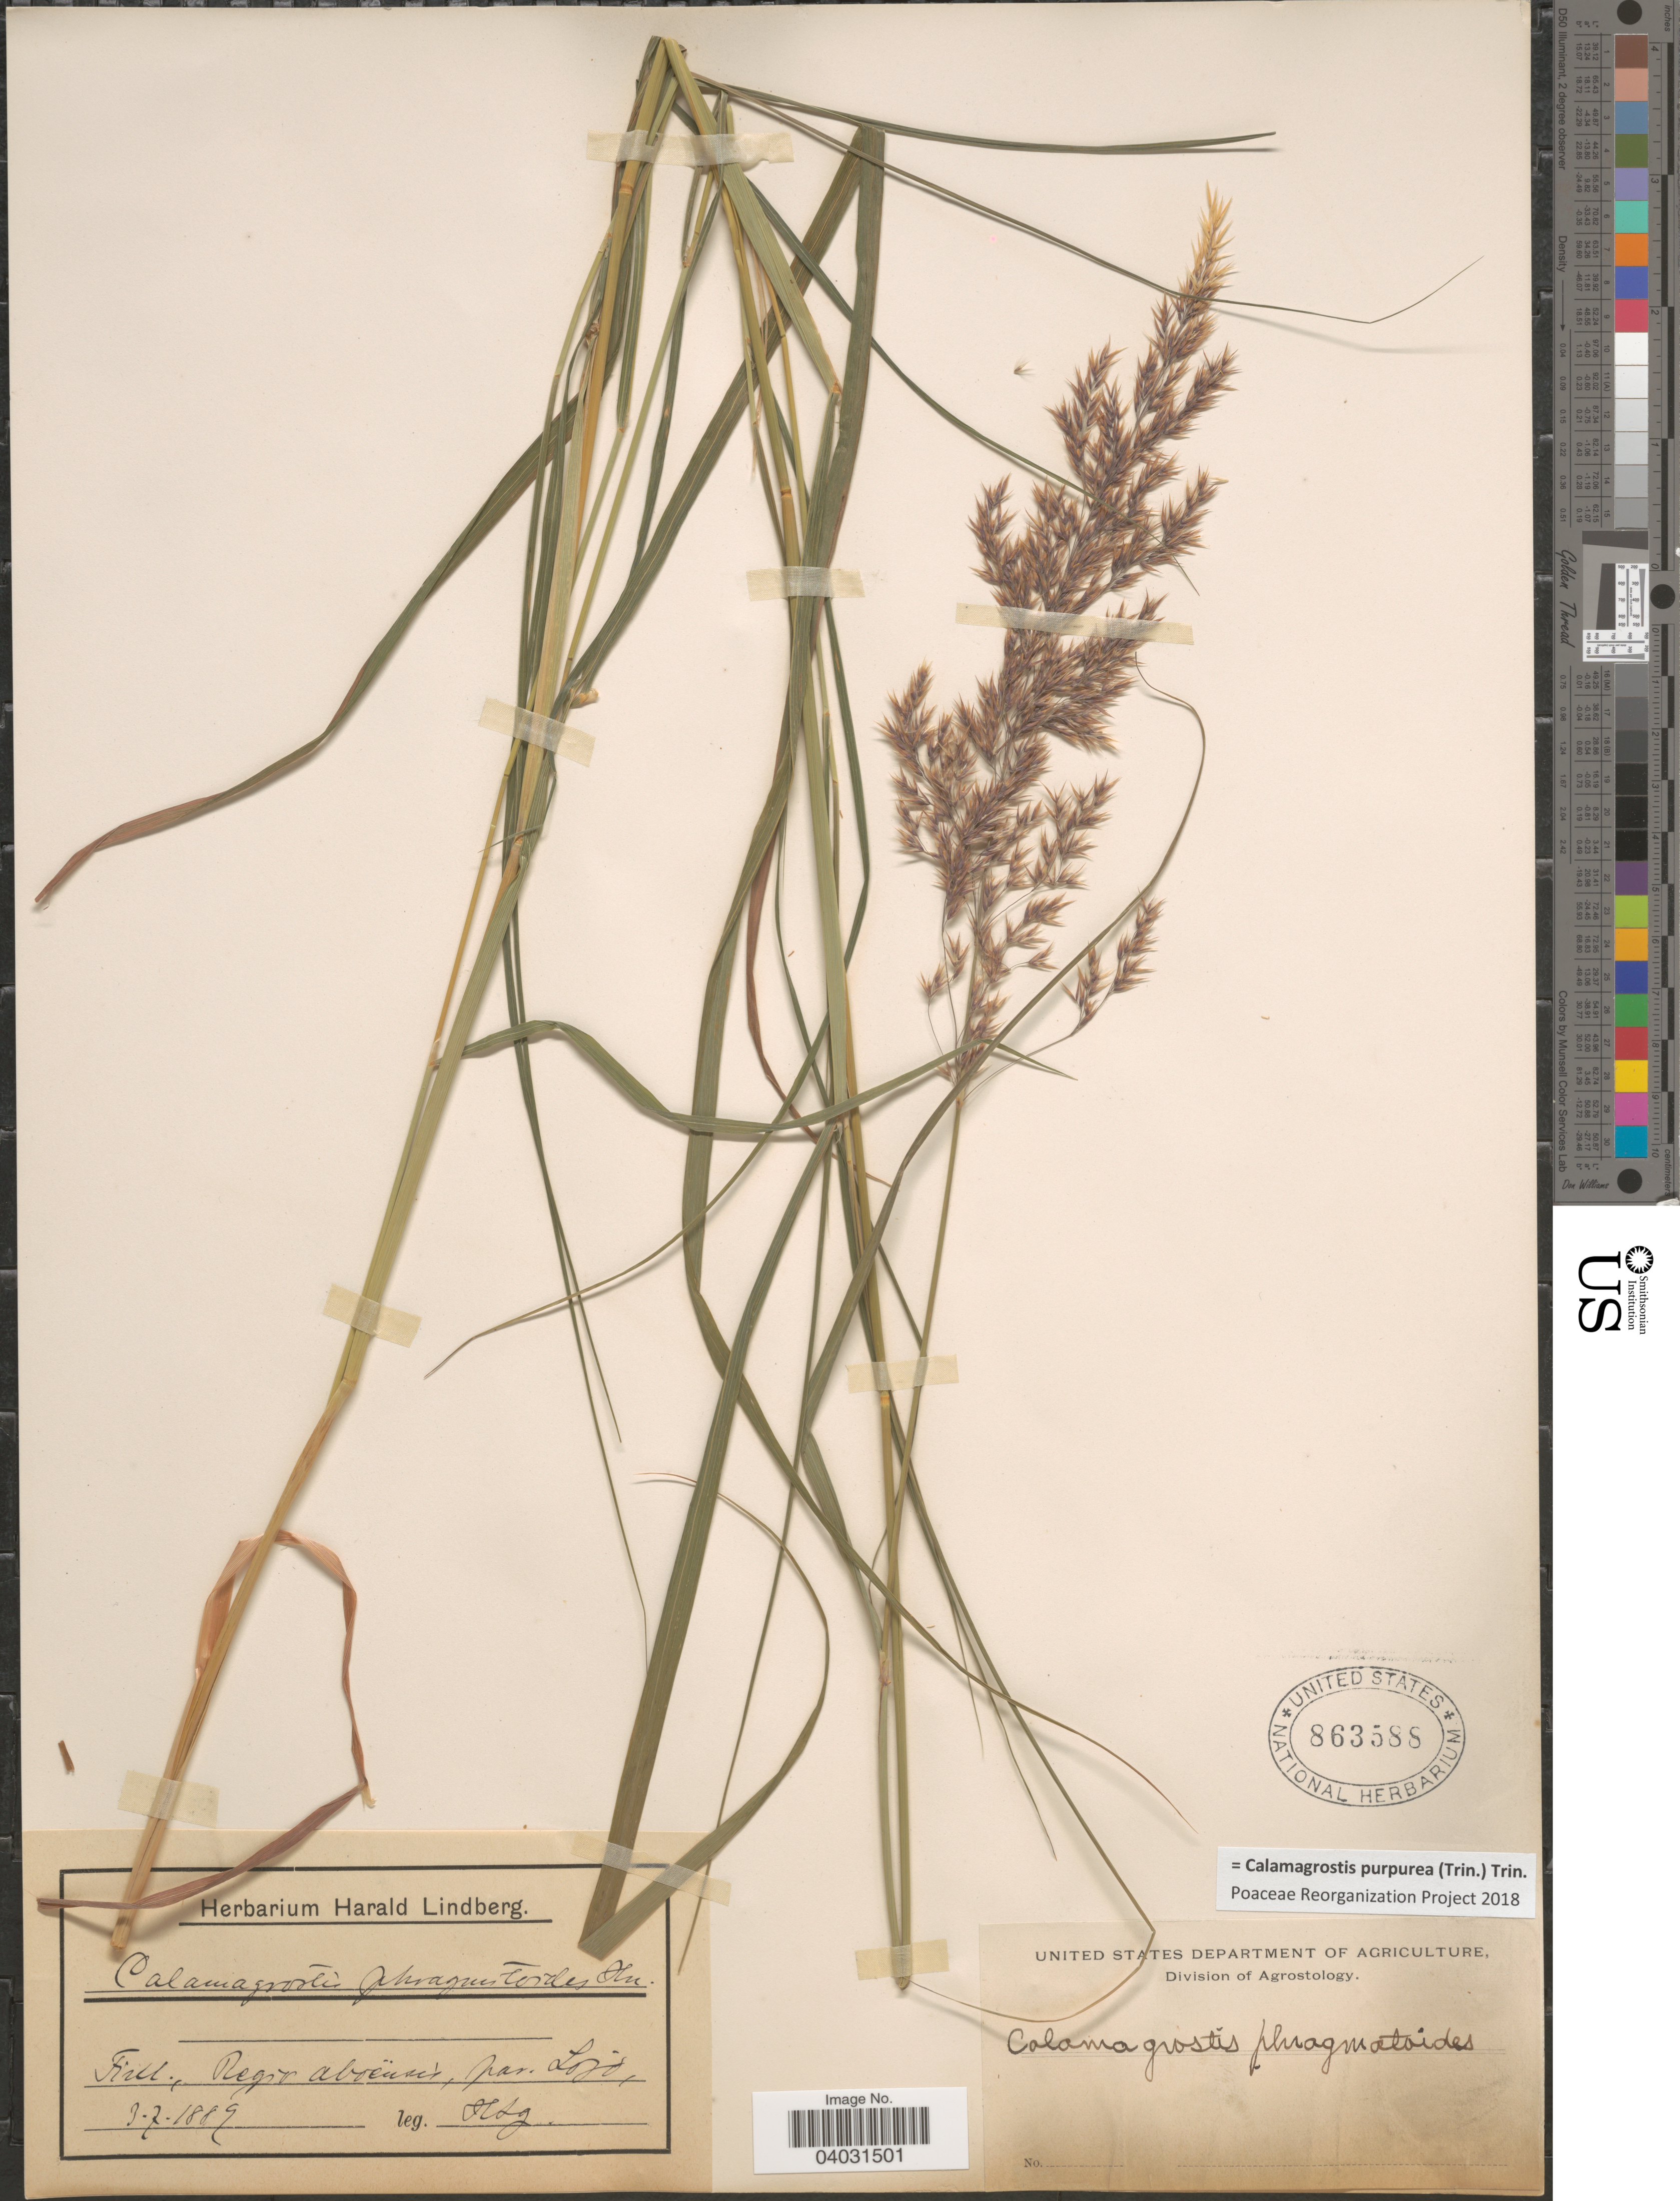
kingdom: Plantae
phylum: Tracheophyta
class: Liliopsida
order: Poales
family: Poaceae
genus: Calamagrostis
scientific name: Calamagrostis purpurea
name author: (Trin.) Trin.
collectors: H. Lindberg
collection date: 1889-07-03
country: Finland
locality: Finl., Regio aboënsis, par. Lojo.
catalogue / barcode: US 863588